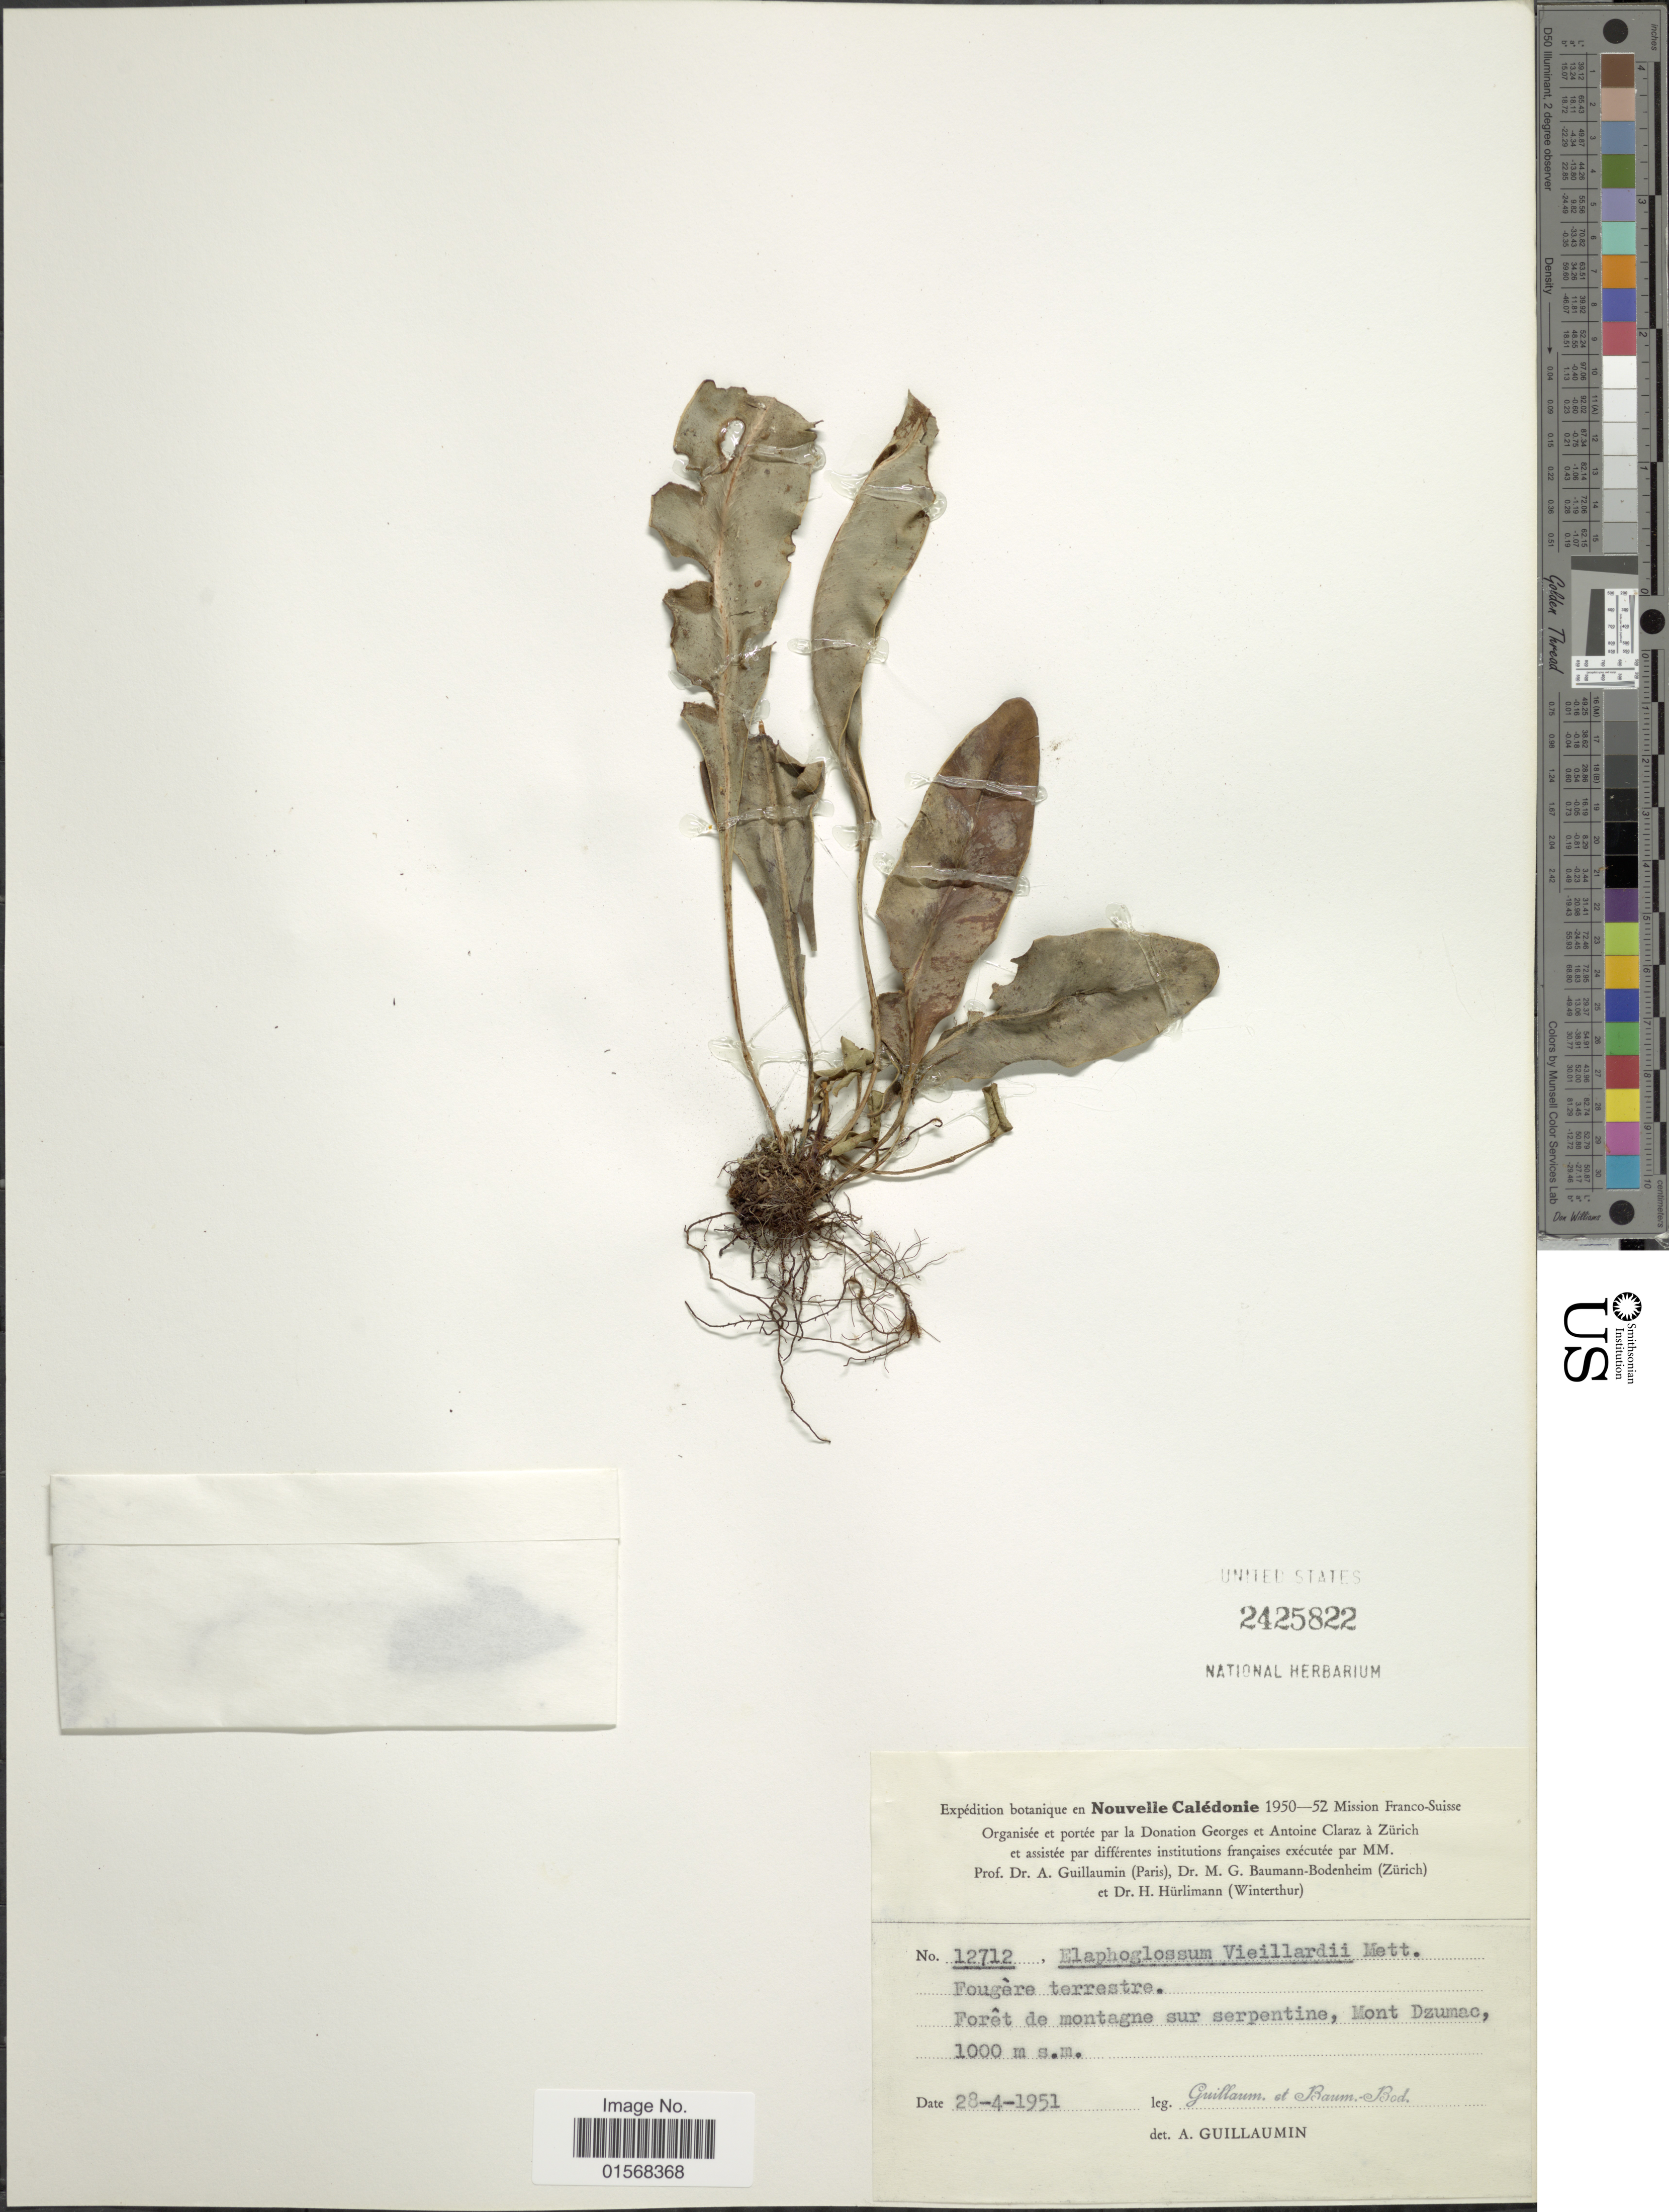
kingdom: Plantae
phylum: Tracheophyta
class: Polypodiopsida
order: Polypodiales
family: Dryopteridaceae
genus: Elaphoglossum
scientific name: Elaphoglossum vieillardii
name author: (Mett.) T. Moore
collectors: A. Guillaumin & M. G. Baumann-Bodenheim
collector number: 12712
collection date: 1951-04-28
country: New Caledonia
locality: Nouvelle Caledonie. Foret de montagne sur serpentine, Mont Dzumac.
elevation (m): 1000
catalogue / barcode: US 2425822